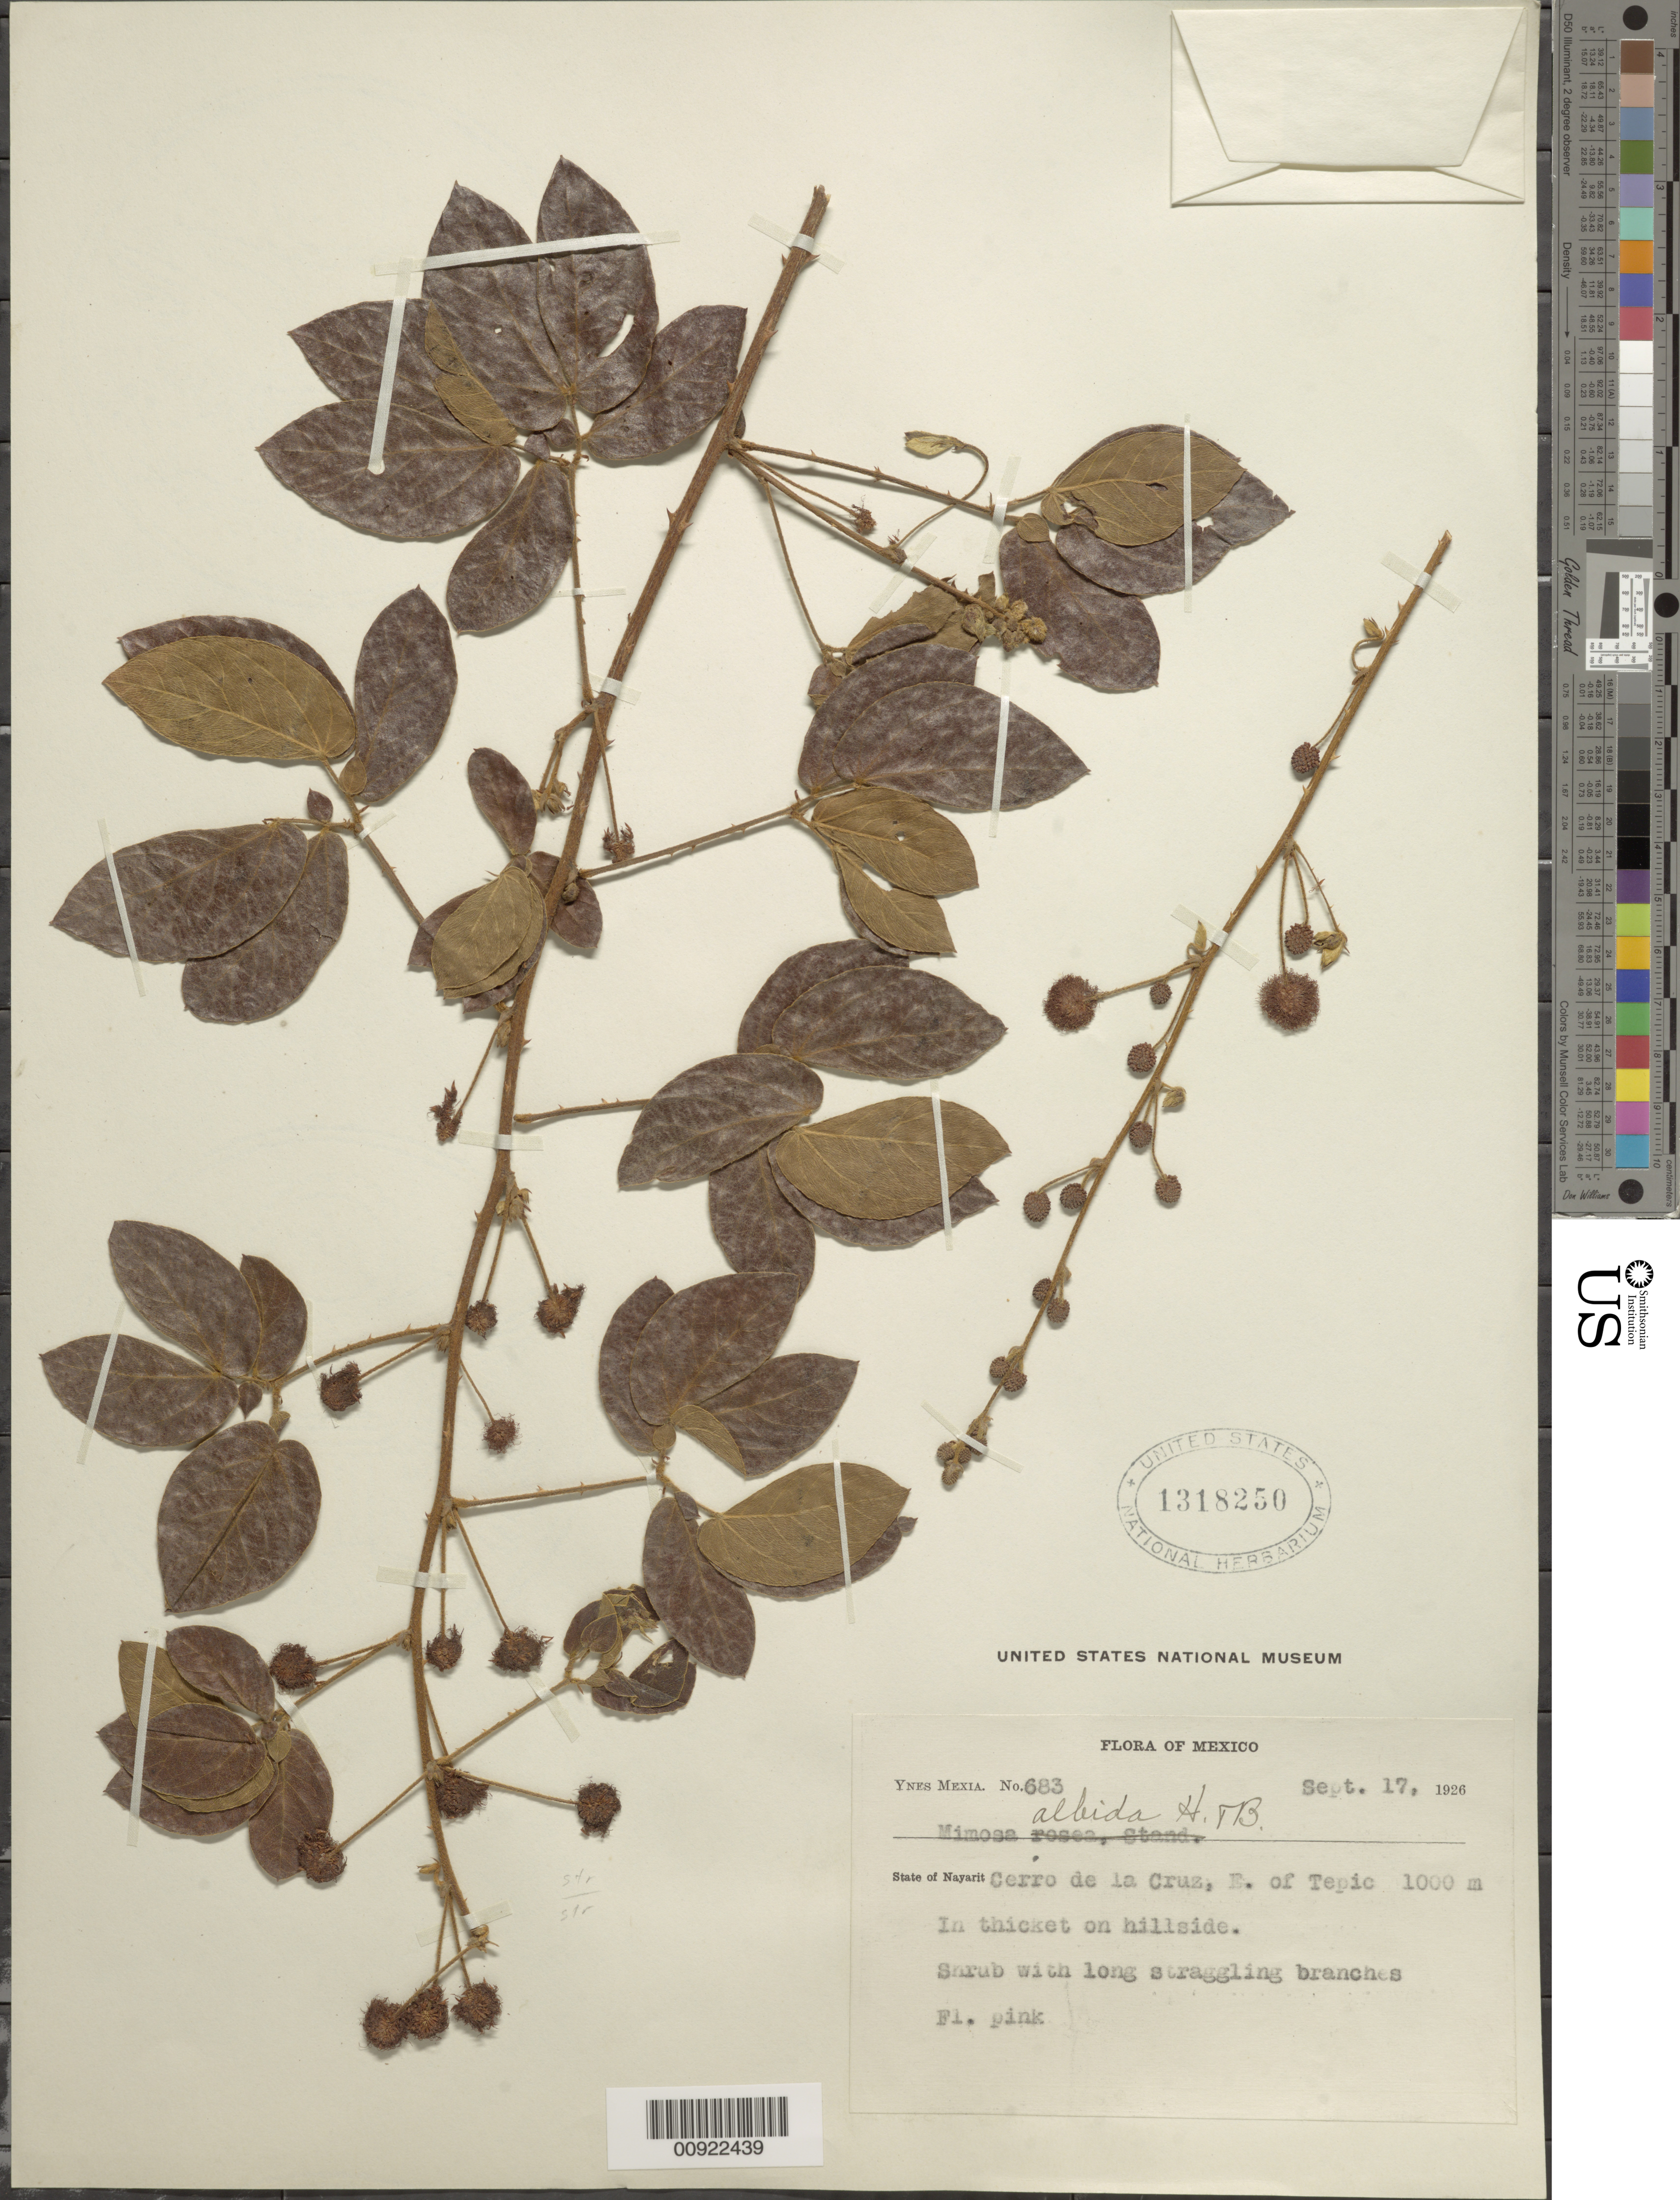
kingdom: Plantae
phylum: Tracheophyta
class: Magnoliopsida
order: Fabales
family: Fabaceae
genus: Mimosa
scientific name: Mimosa albida var. strigosa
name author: (Willd.) B.L. Rob.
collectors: Y. Mexia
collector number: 683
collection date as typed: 17 Sep 1926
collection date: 1926-09-17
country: Mexico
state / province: Nayarit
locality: State of Nayarit: Cerro de la Cruz, E of Tepic.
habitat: In thickets on hillside.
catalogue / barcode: US 1318250